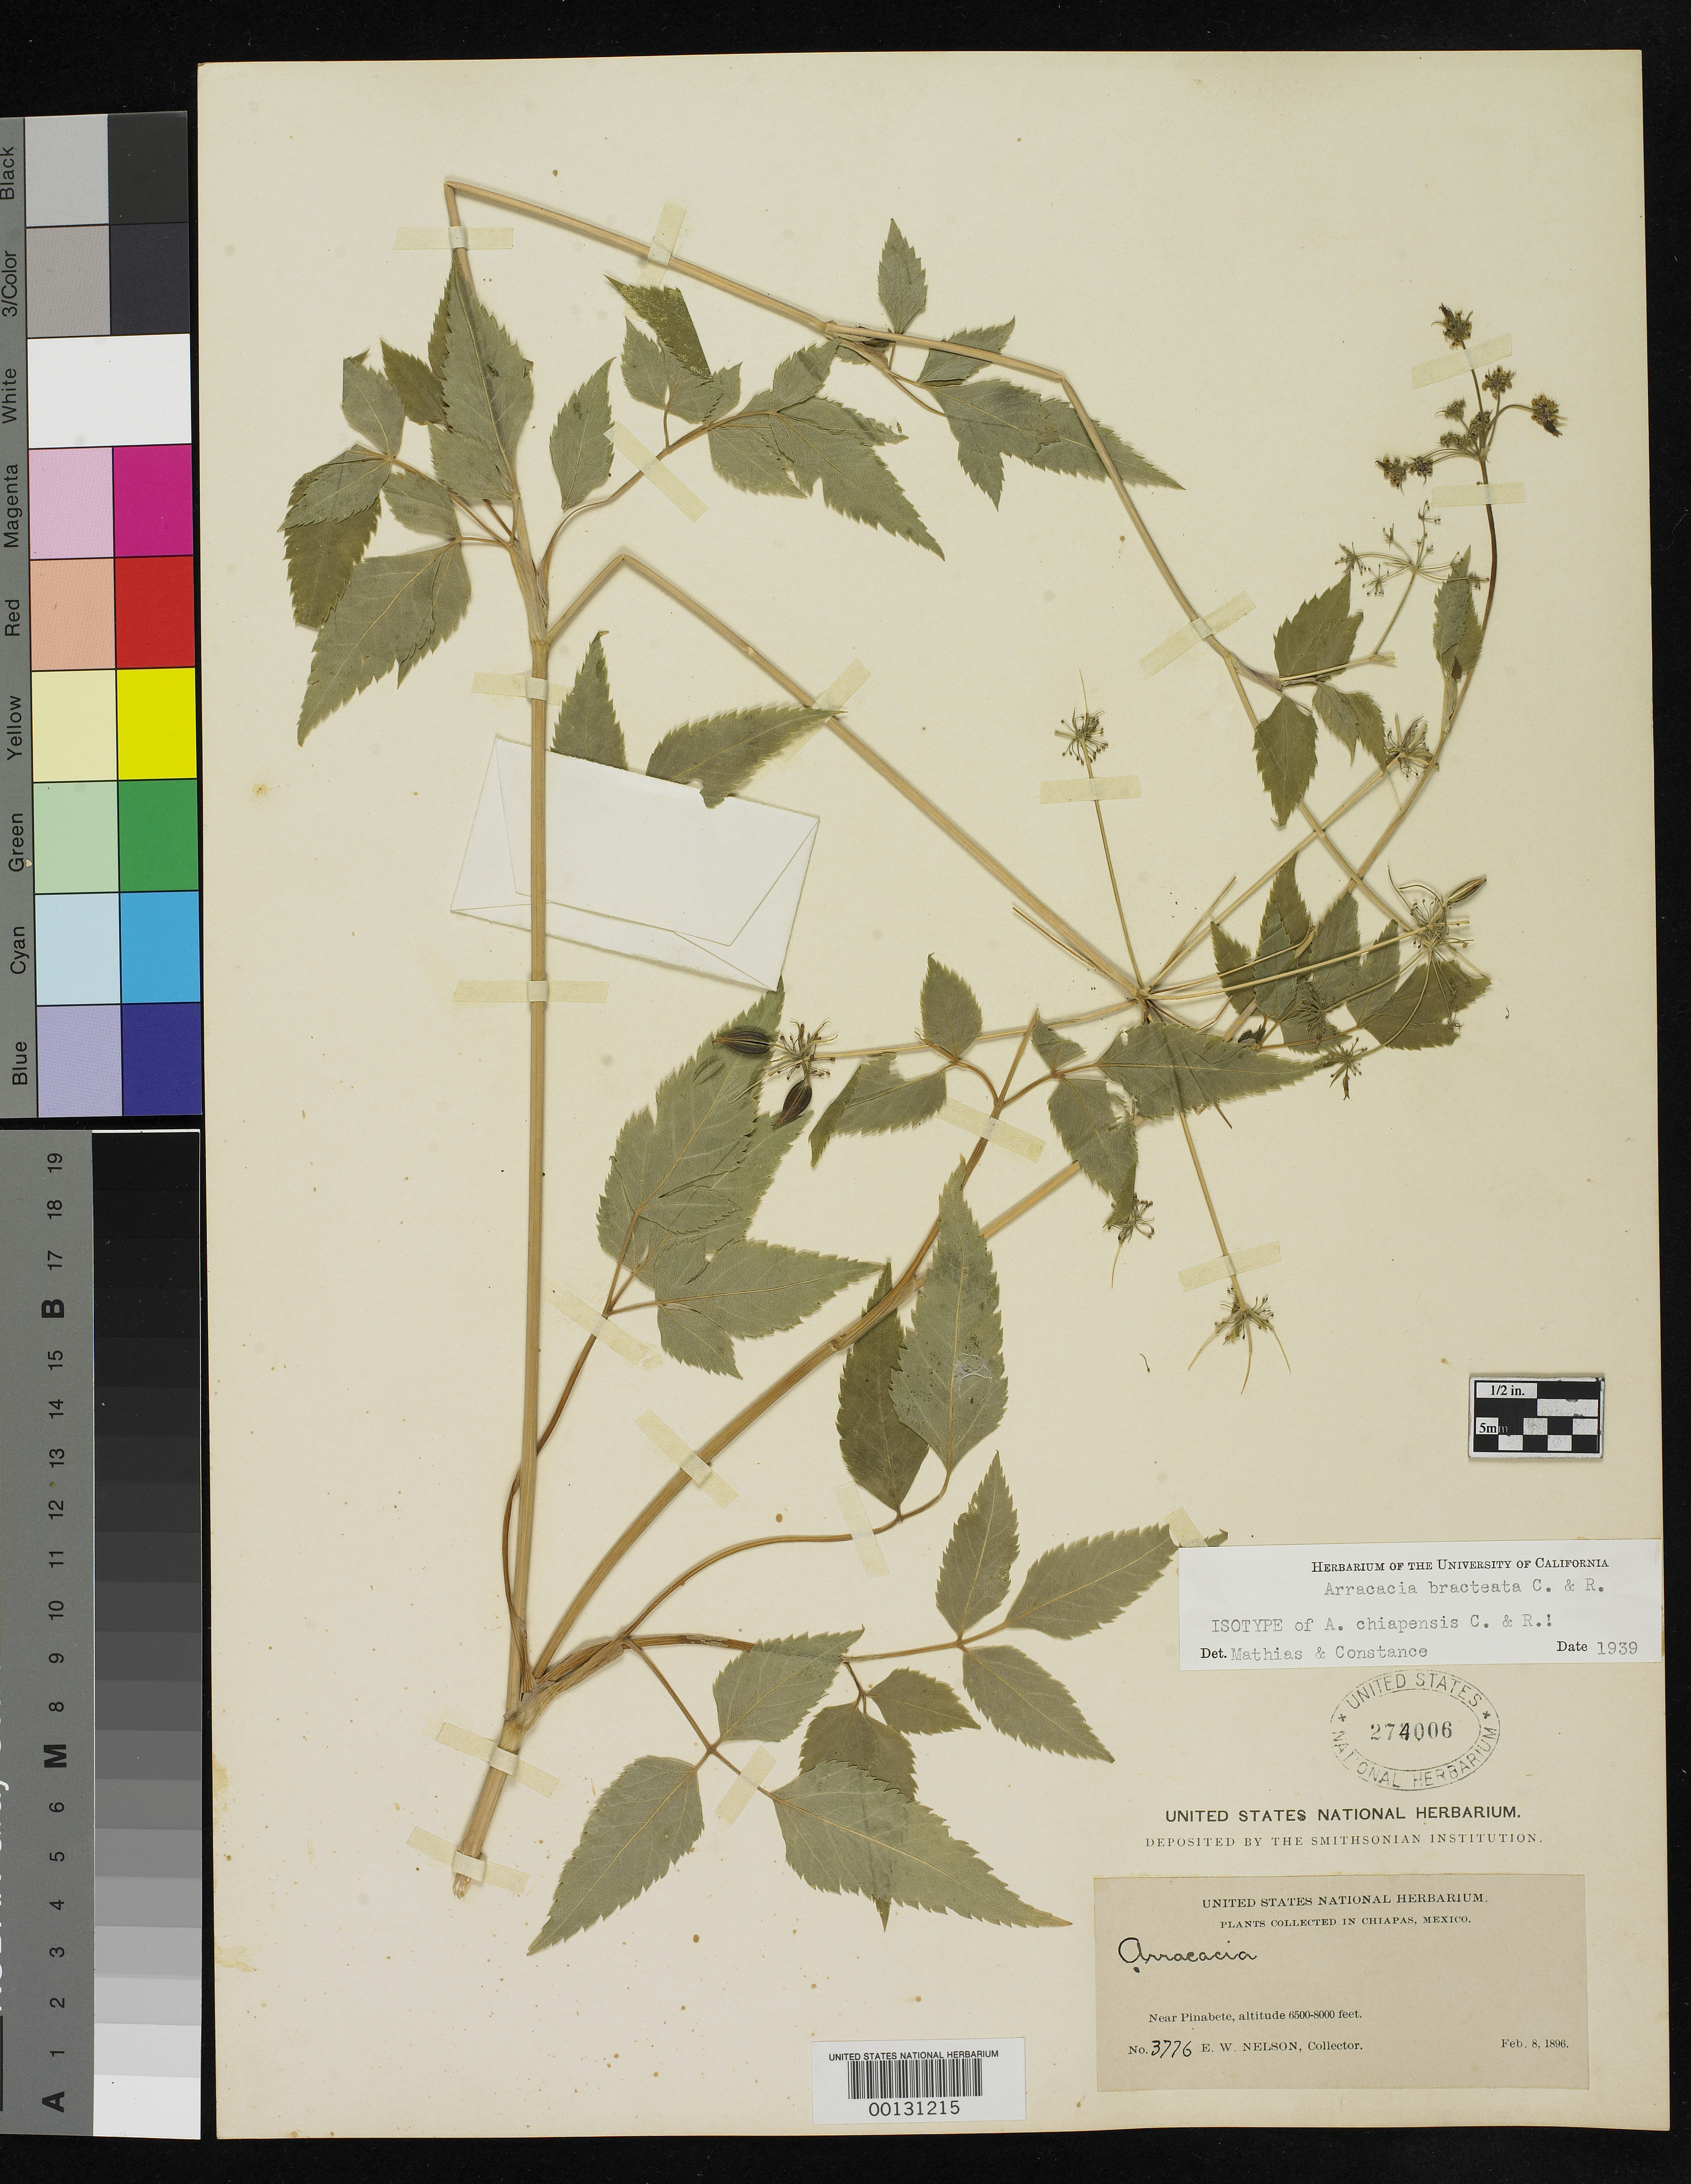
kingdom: Plantae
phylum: Tracheophyta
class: Magnoliopsida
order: Apiales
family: Apiaceae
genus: Arracacia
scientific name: Arracacia chiapensis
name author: J.M. Coult. & Rose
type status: Isotype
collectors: E. W. Nelson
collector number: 3776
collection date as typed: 08 Feb 1896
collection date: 1896-02-08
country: Mexico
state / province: Chiapas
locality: Pinabete.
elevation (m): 2100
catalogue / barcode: US 274006